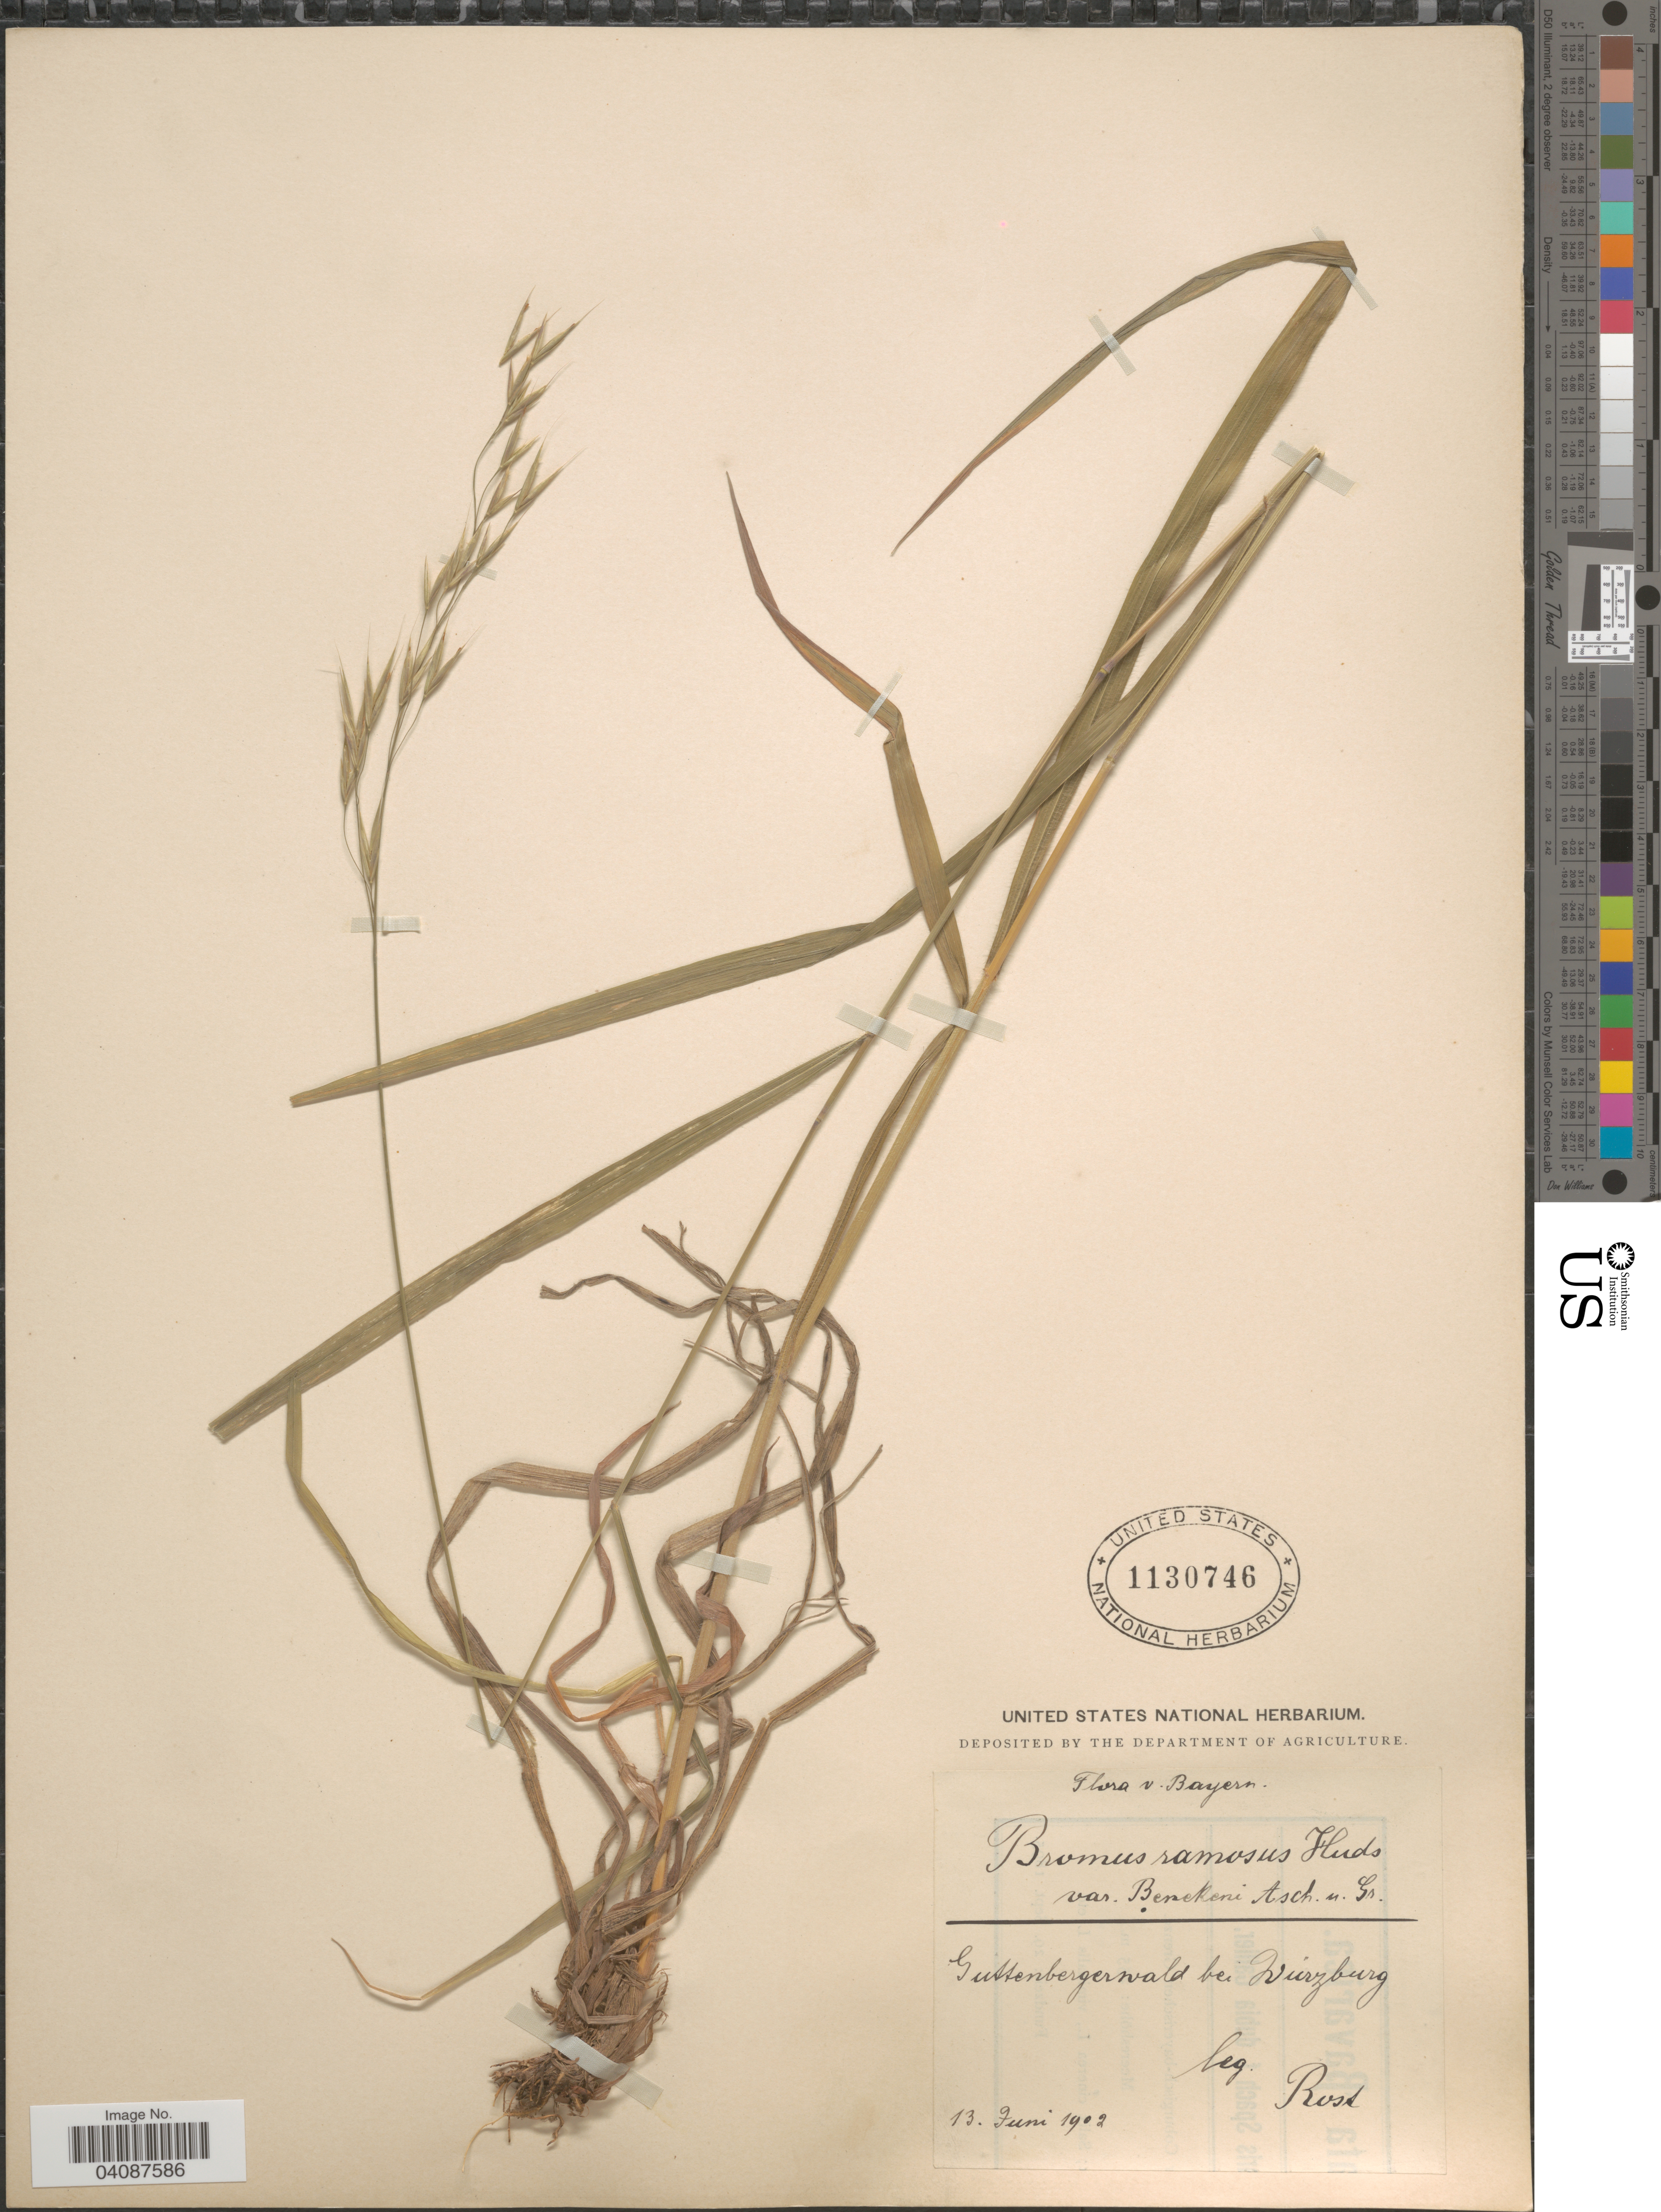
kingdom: Plantae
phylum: Tracheophyta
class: Liliopsida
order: Poales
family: Poaceae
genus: Bromus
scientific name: Bromus benekenii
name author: (Lange) Trimen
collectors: -. Rost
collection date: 1902-06-13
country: Germany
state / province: Bayern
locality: Guttenbergerwald bei Wurzburg.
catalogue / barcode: US 1130746